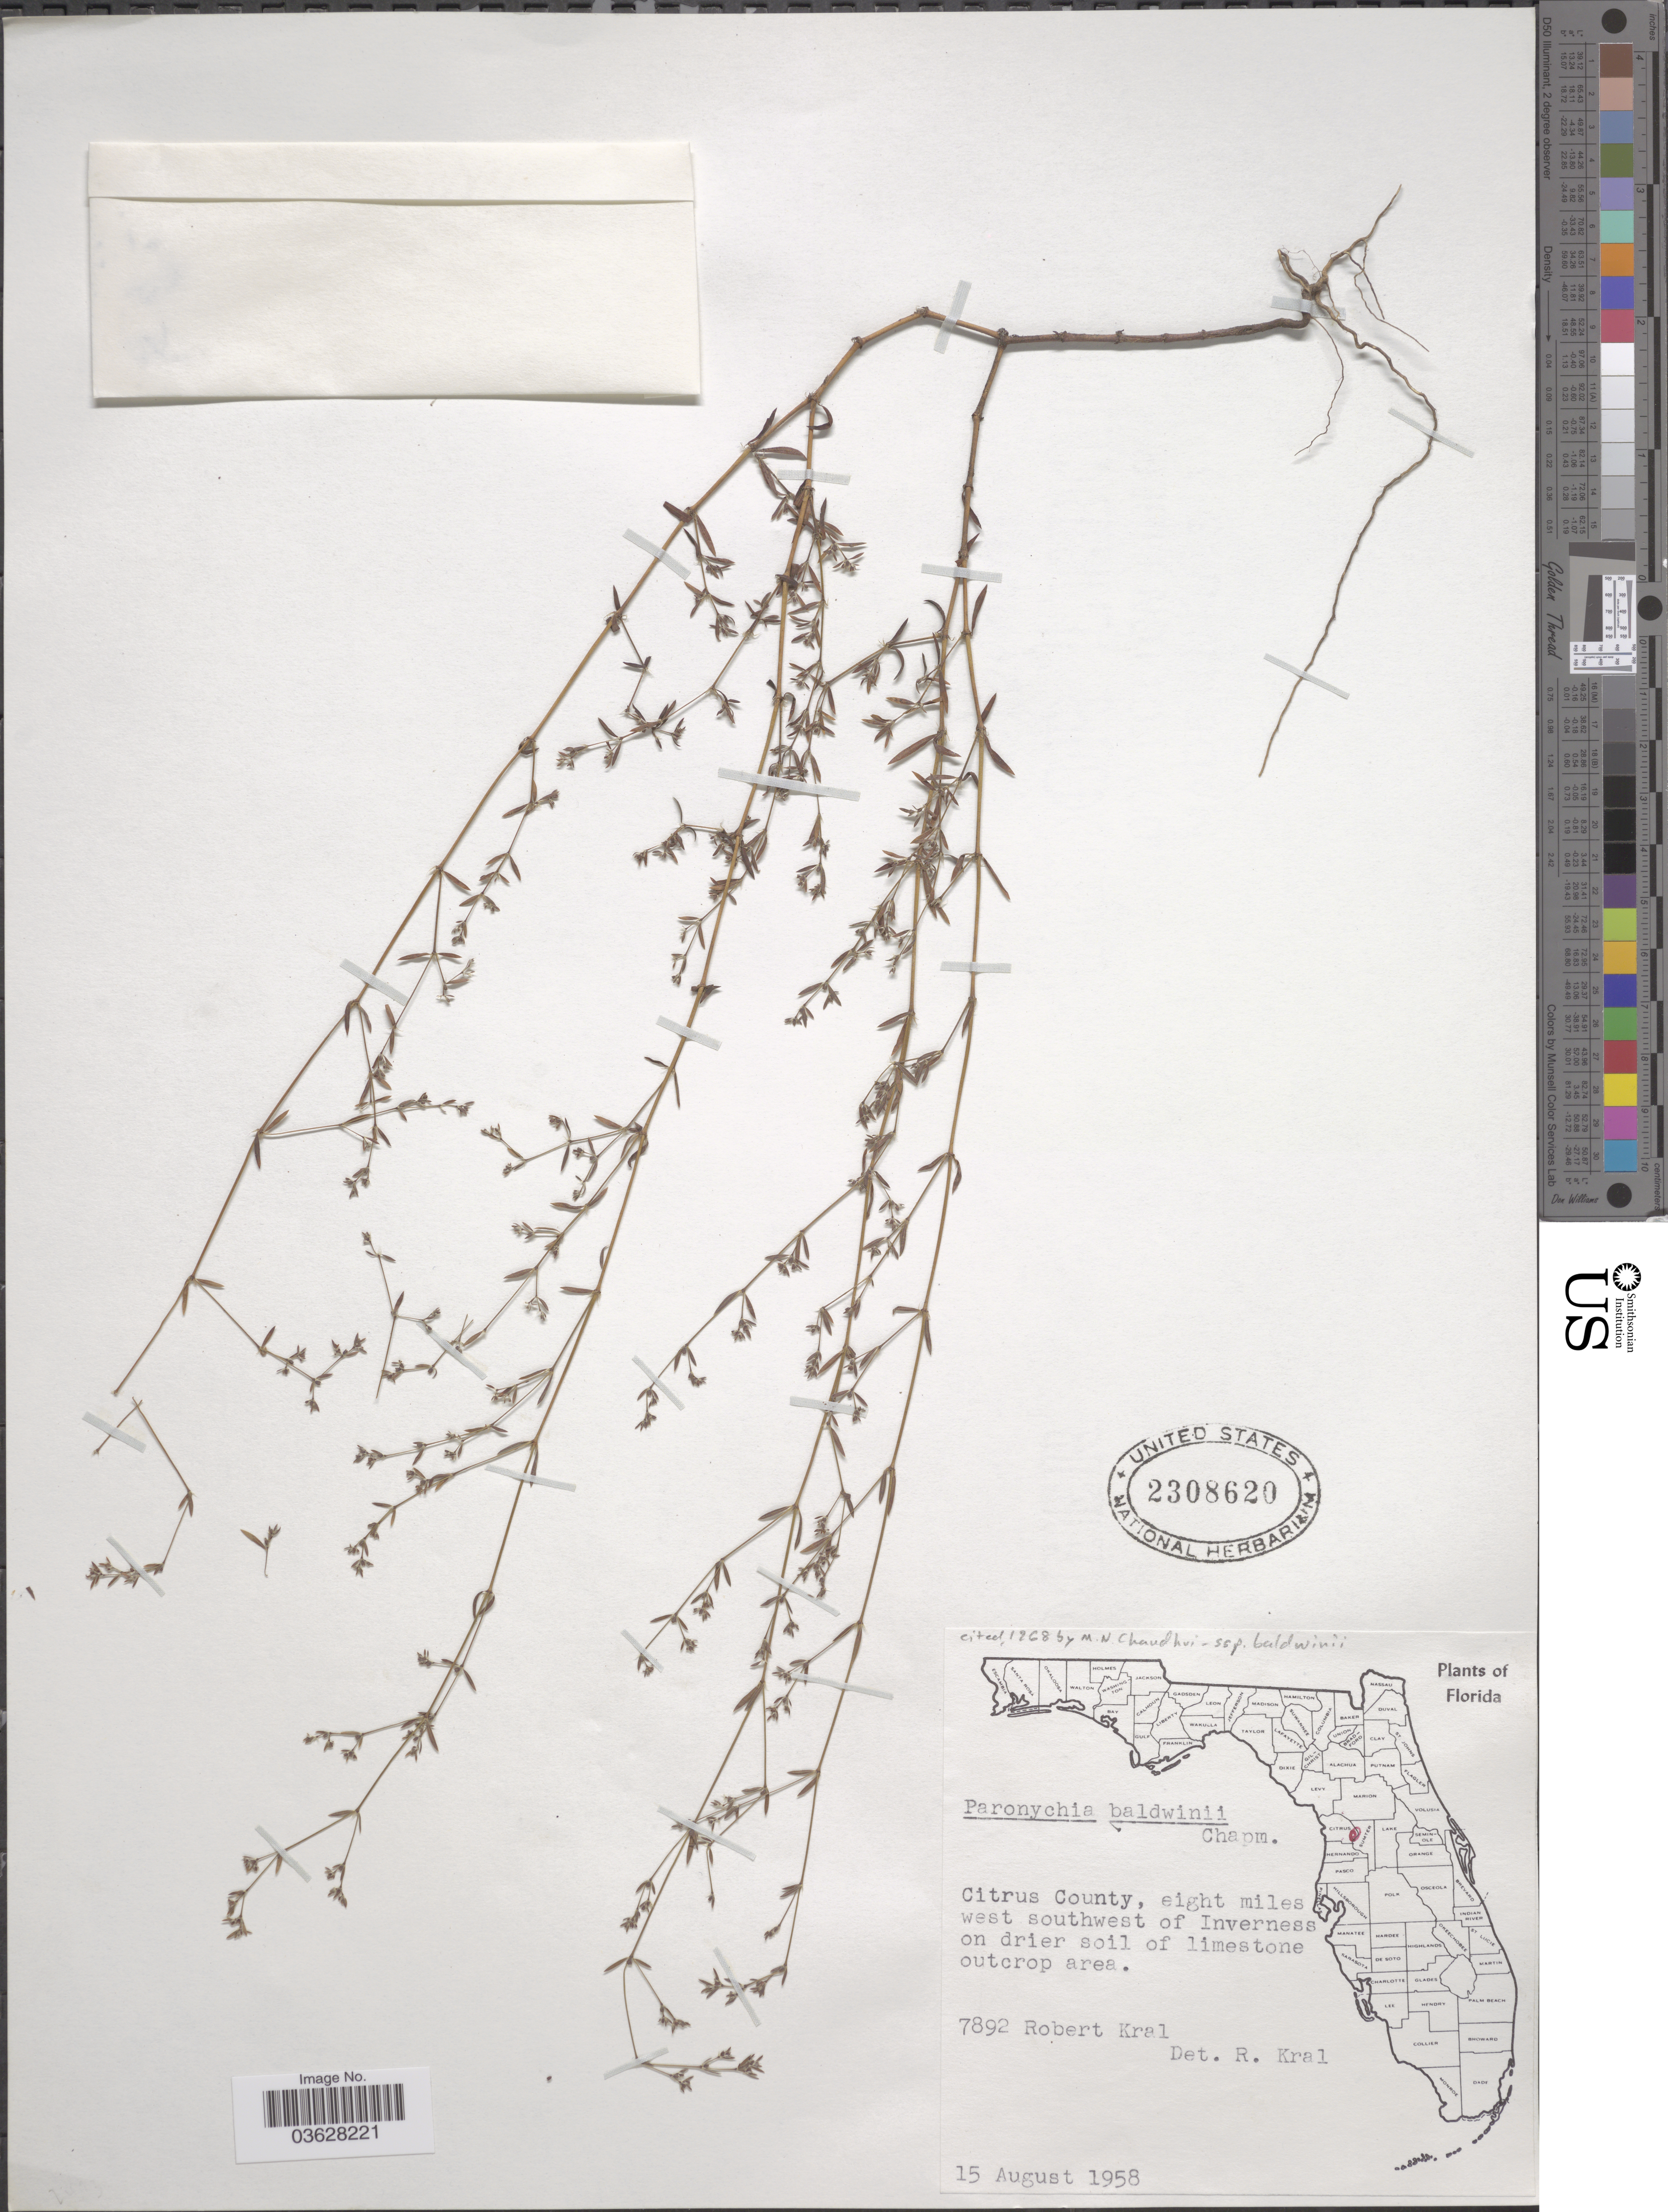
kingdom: Plantae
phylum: Tracheophyta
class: Magnoliopsida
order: Caryophyllales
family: Caryophyllaceae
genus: Paronychia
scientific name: Paronychia baldwinii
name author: (A. Gray & Torr.) Fenzl ex Walp.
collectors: R. Kral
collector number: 7892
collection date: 1958-08-15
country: United States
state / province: Florida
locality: Citrus County, eight miles west southwest of Inverness on drier soil of limestone outcrop area.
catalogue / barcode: US 2308620